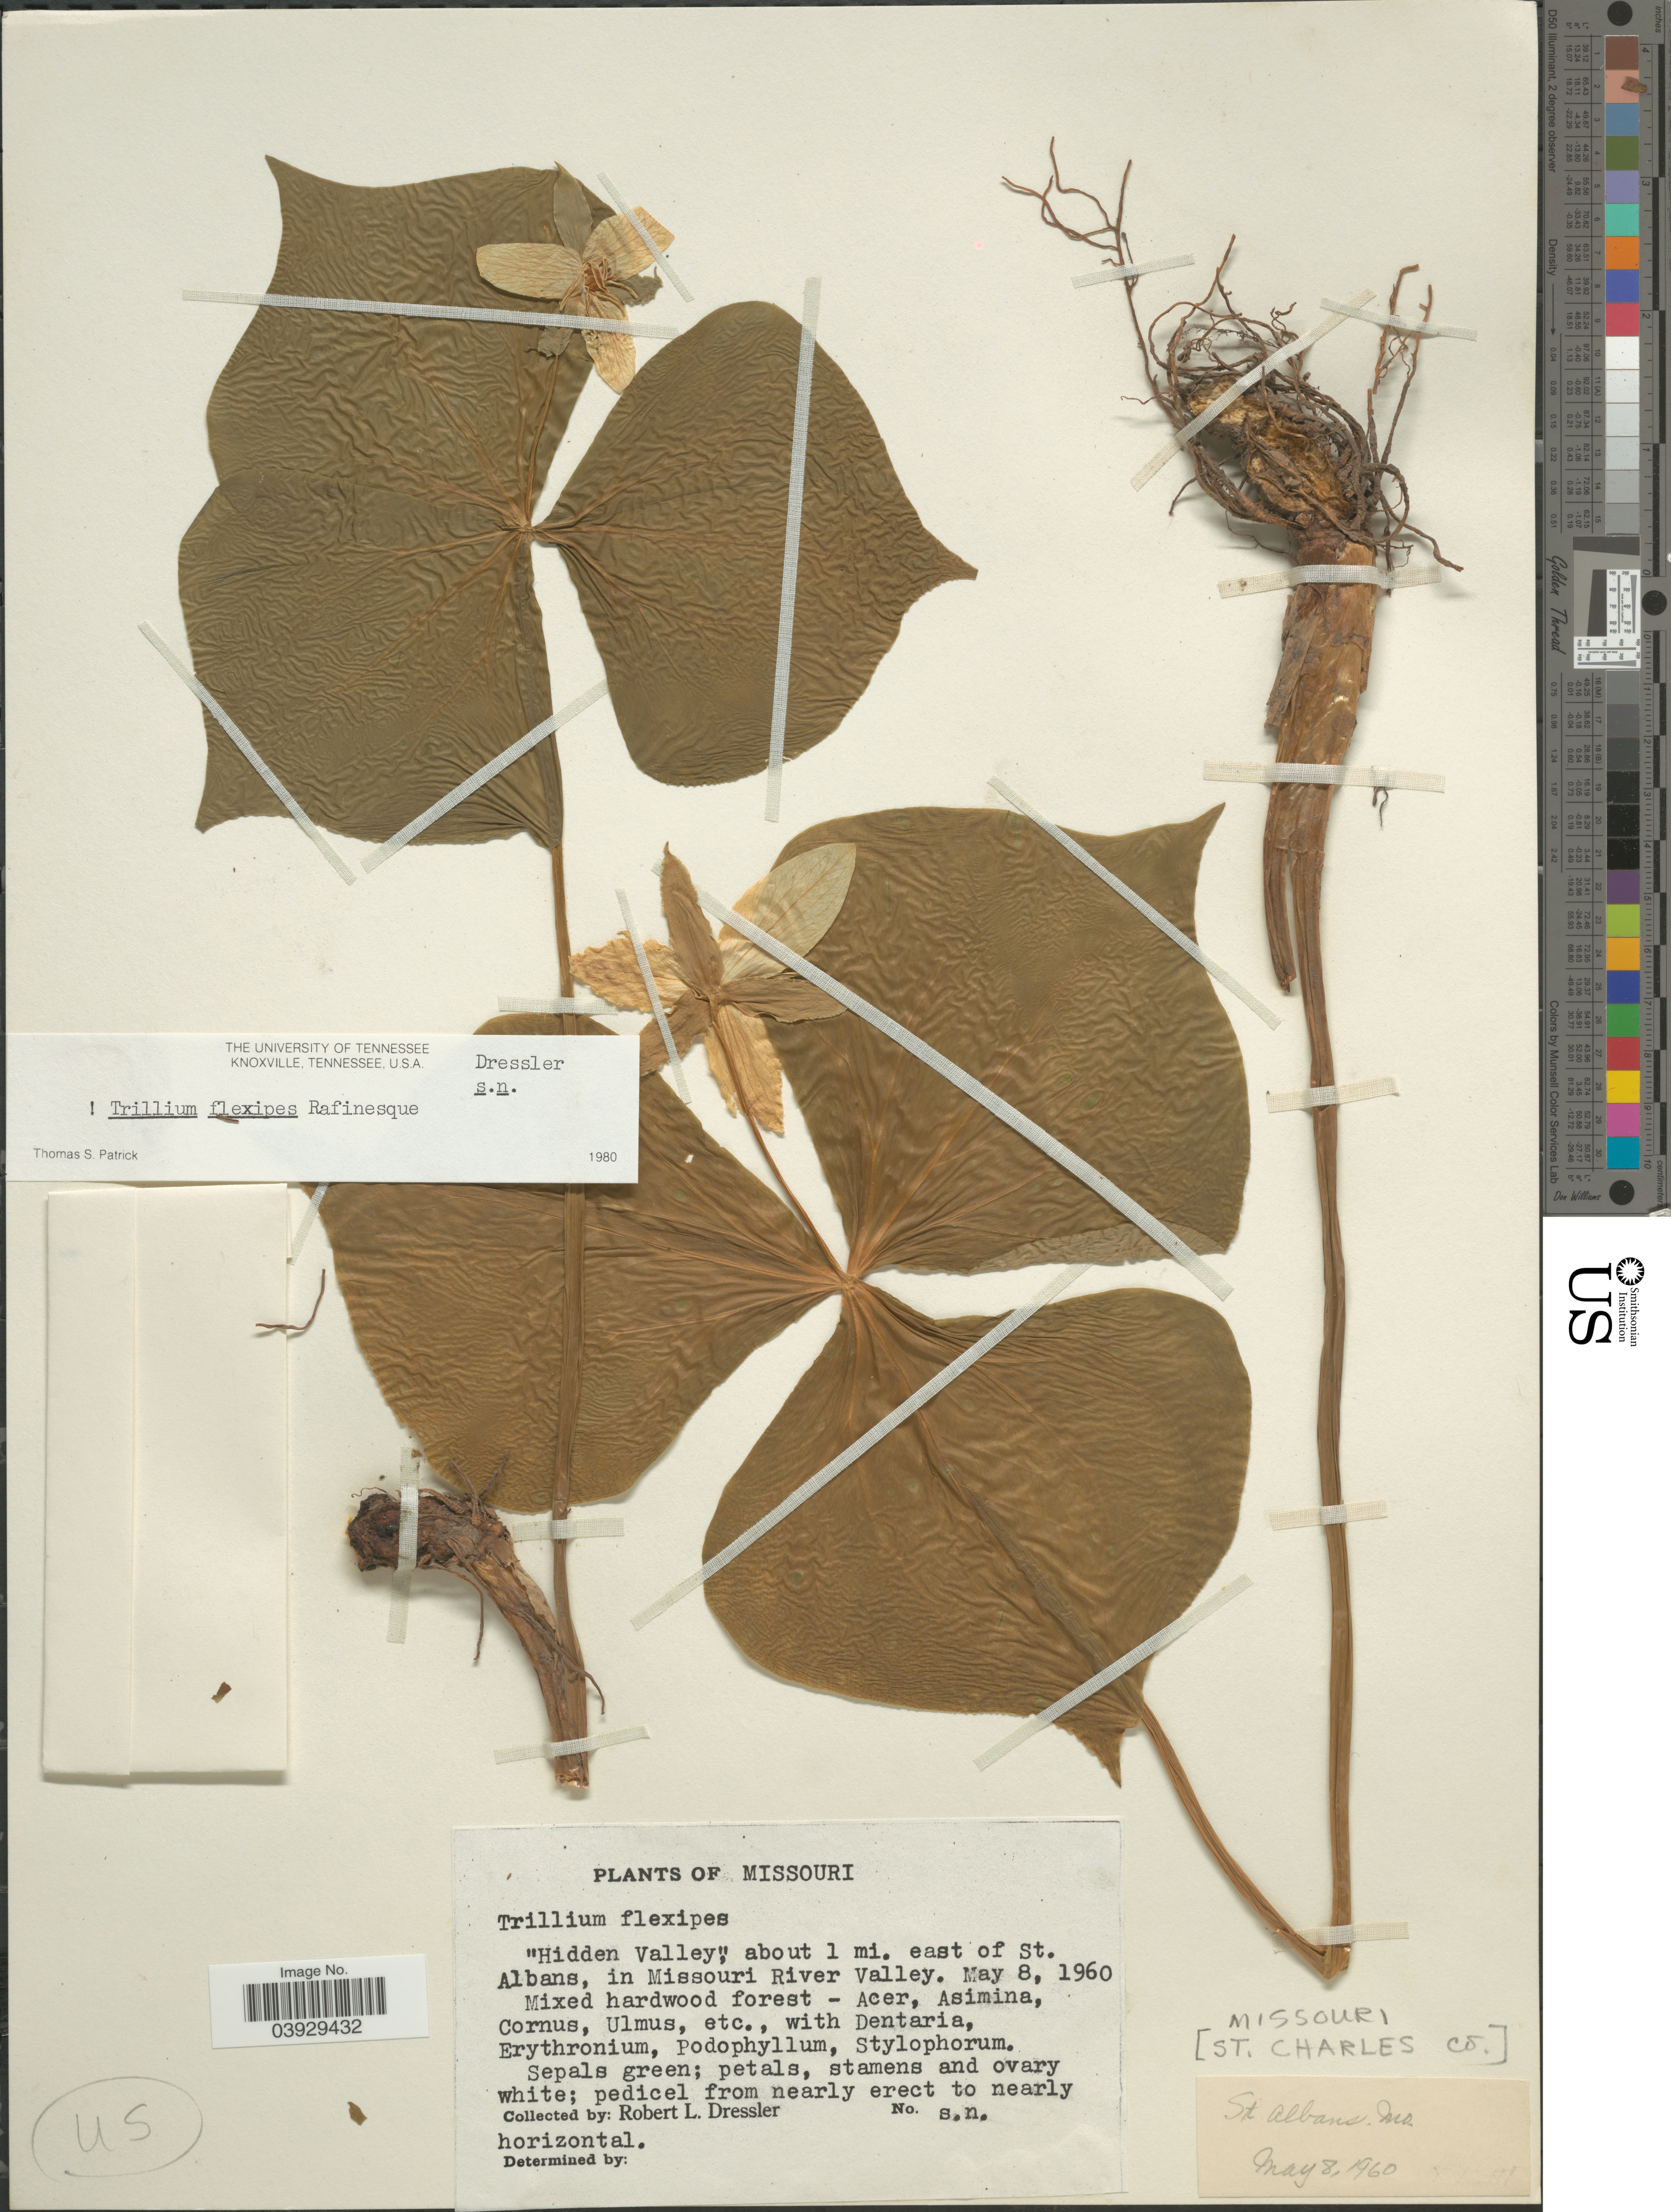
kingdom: Plantae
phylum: Tracheophyta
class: Liliopsida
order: Liliales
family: Melanthiaceae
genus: Trillium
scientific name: Trillium flexipes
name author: Raf.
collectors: R. Dressler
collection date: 1960-05-08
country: United States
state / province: Missouri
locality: Hidden Valley